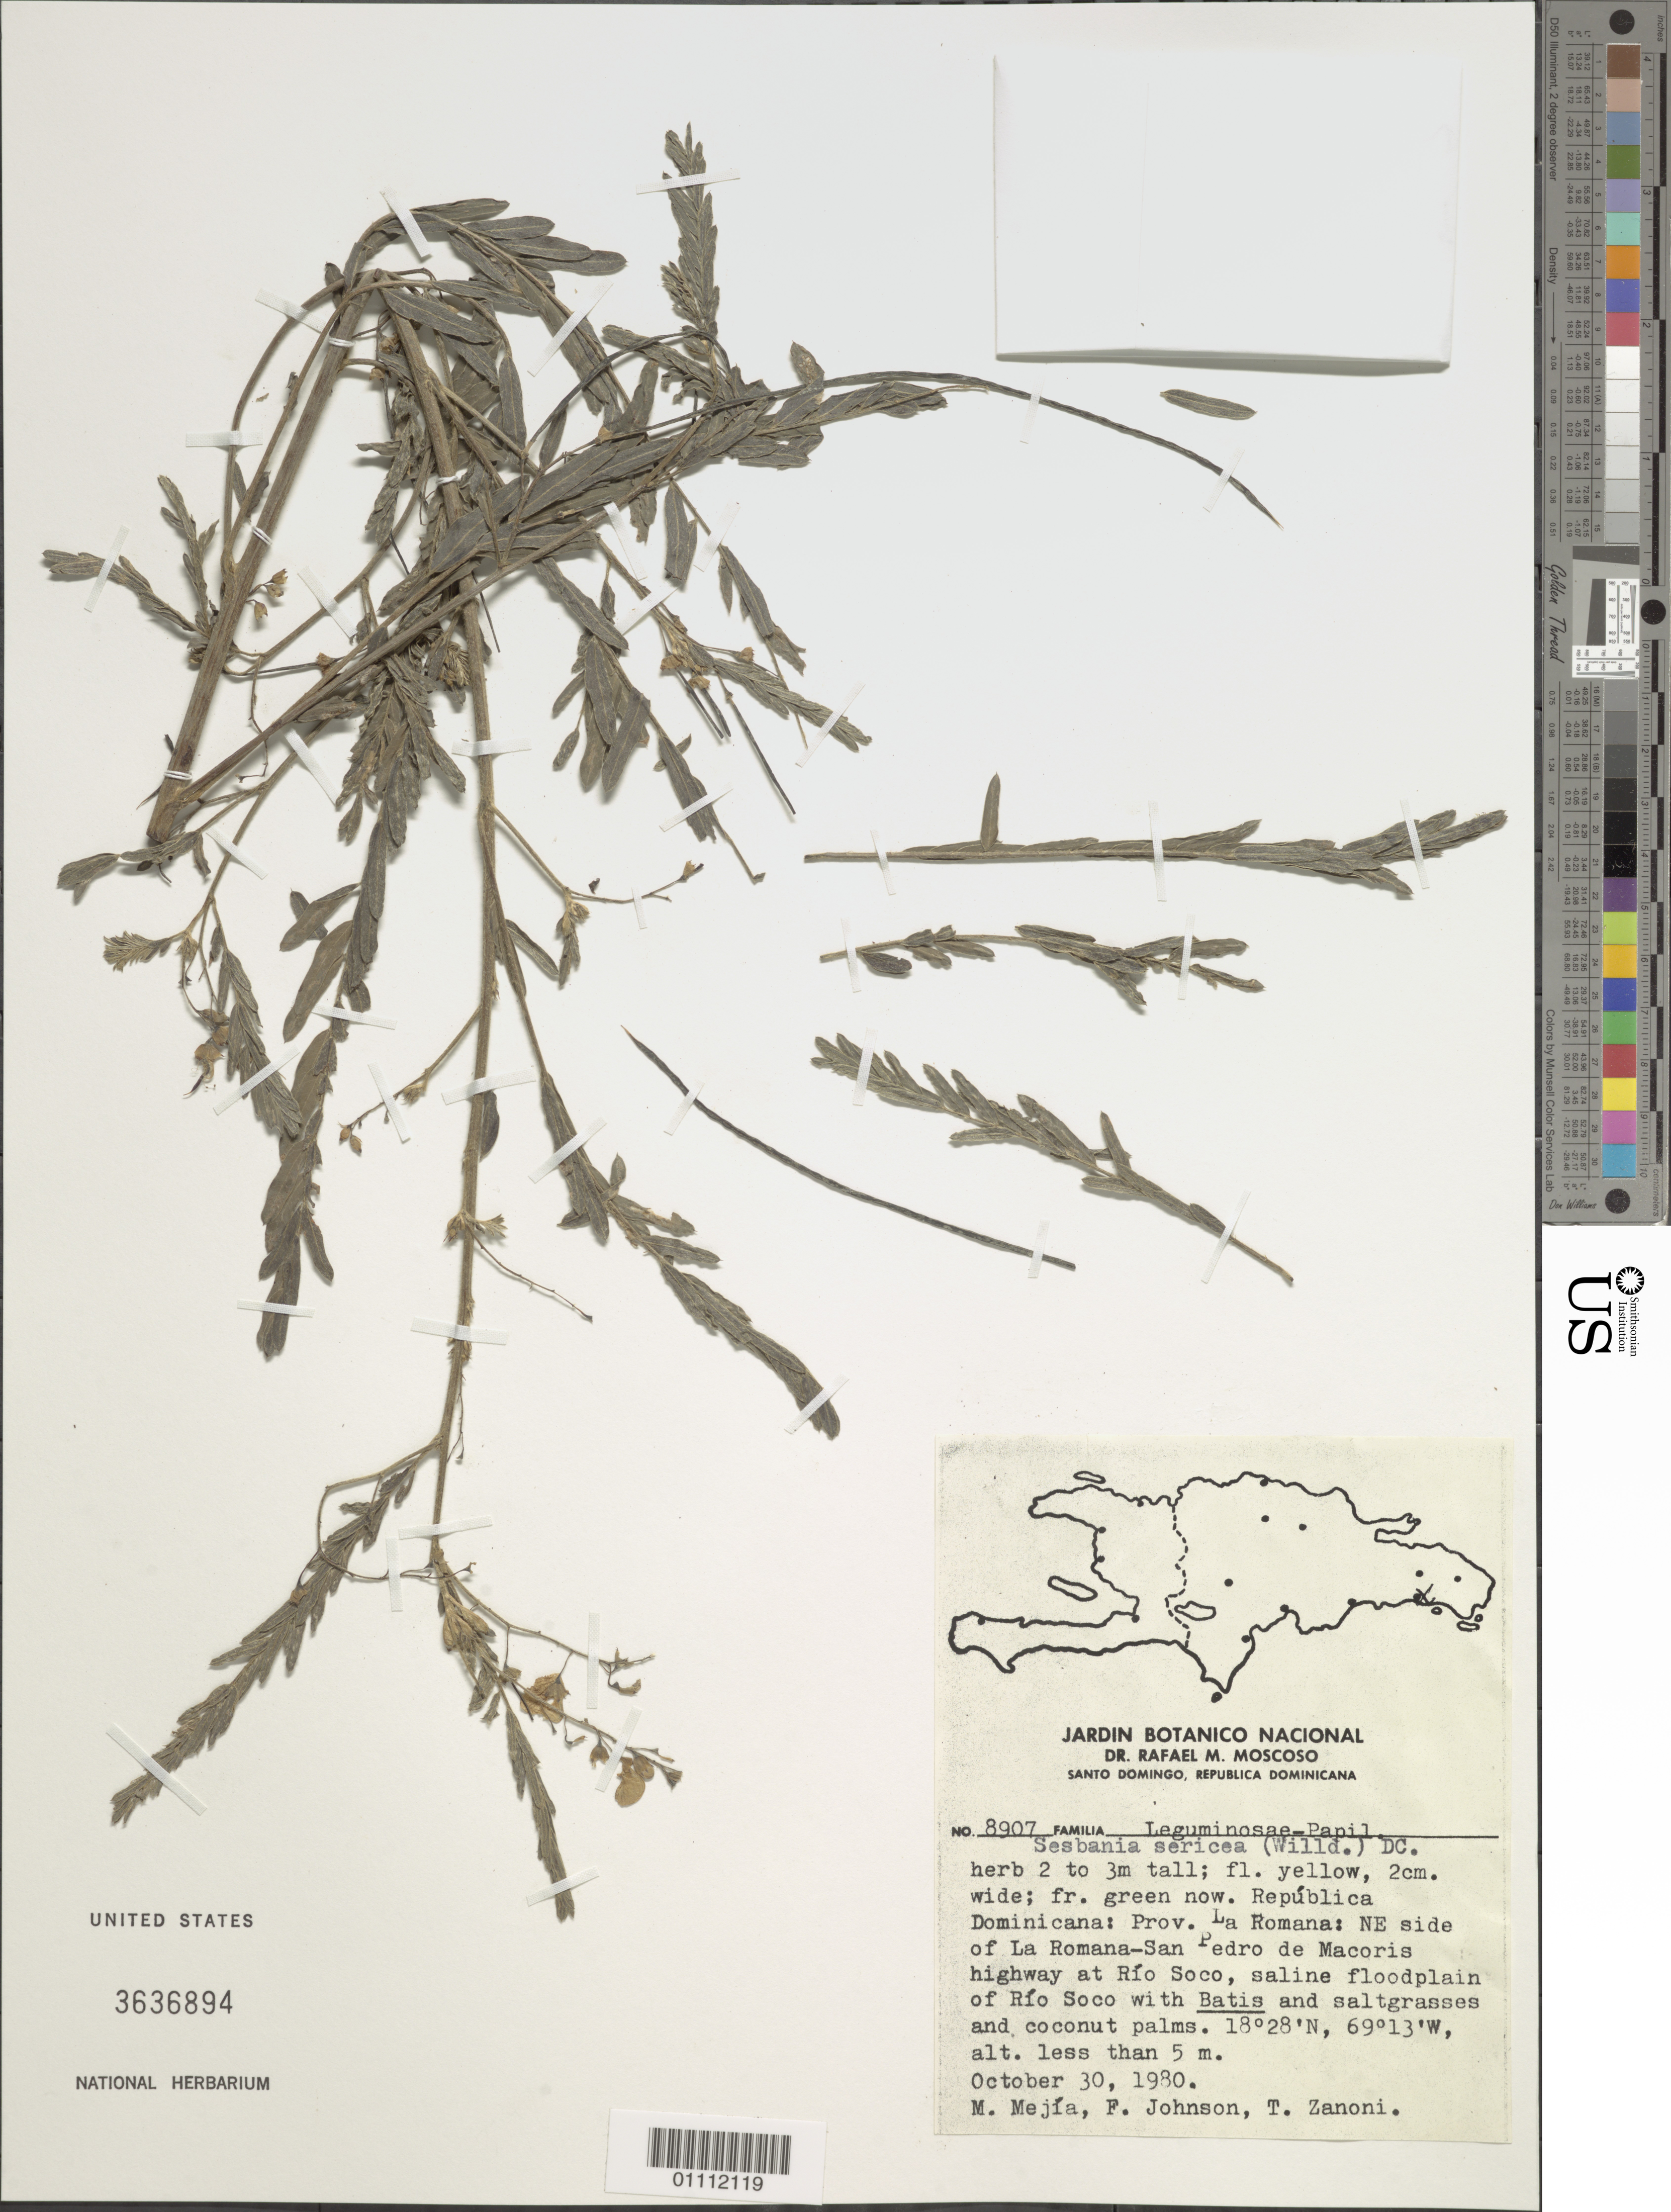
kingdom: Plantae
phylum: Tracheophyta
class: Magnoliopsida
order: Fabales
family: Fabaceae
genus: Sesbania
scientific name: Sesbania sericea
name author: (Willd.) Link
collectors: M. Mejia, F. Johnson & T. A. Zanoni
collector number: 8907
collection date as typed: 30 Oct 1980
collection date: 1980-10-30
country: Dominican Republic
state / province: La Romana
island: Hispaniola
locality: NE side of La Romana-San Pedro de Macoris highway at Río Soco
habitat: Saline floodplain or río with Batis and salt grasses and coconut palms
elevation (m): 5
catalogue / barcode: US 3636894